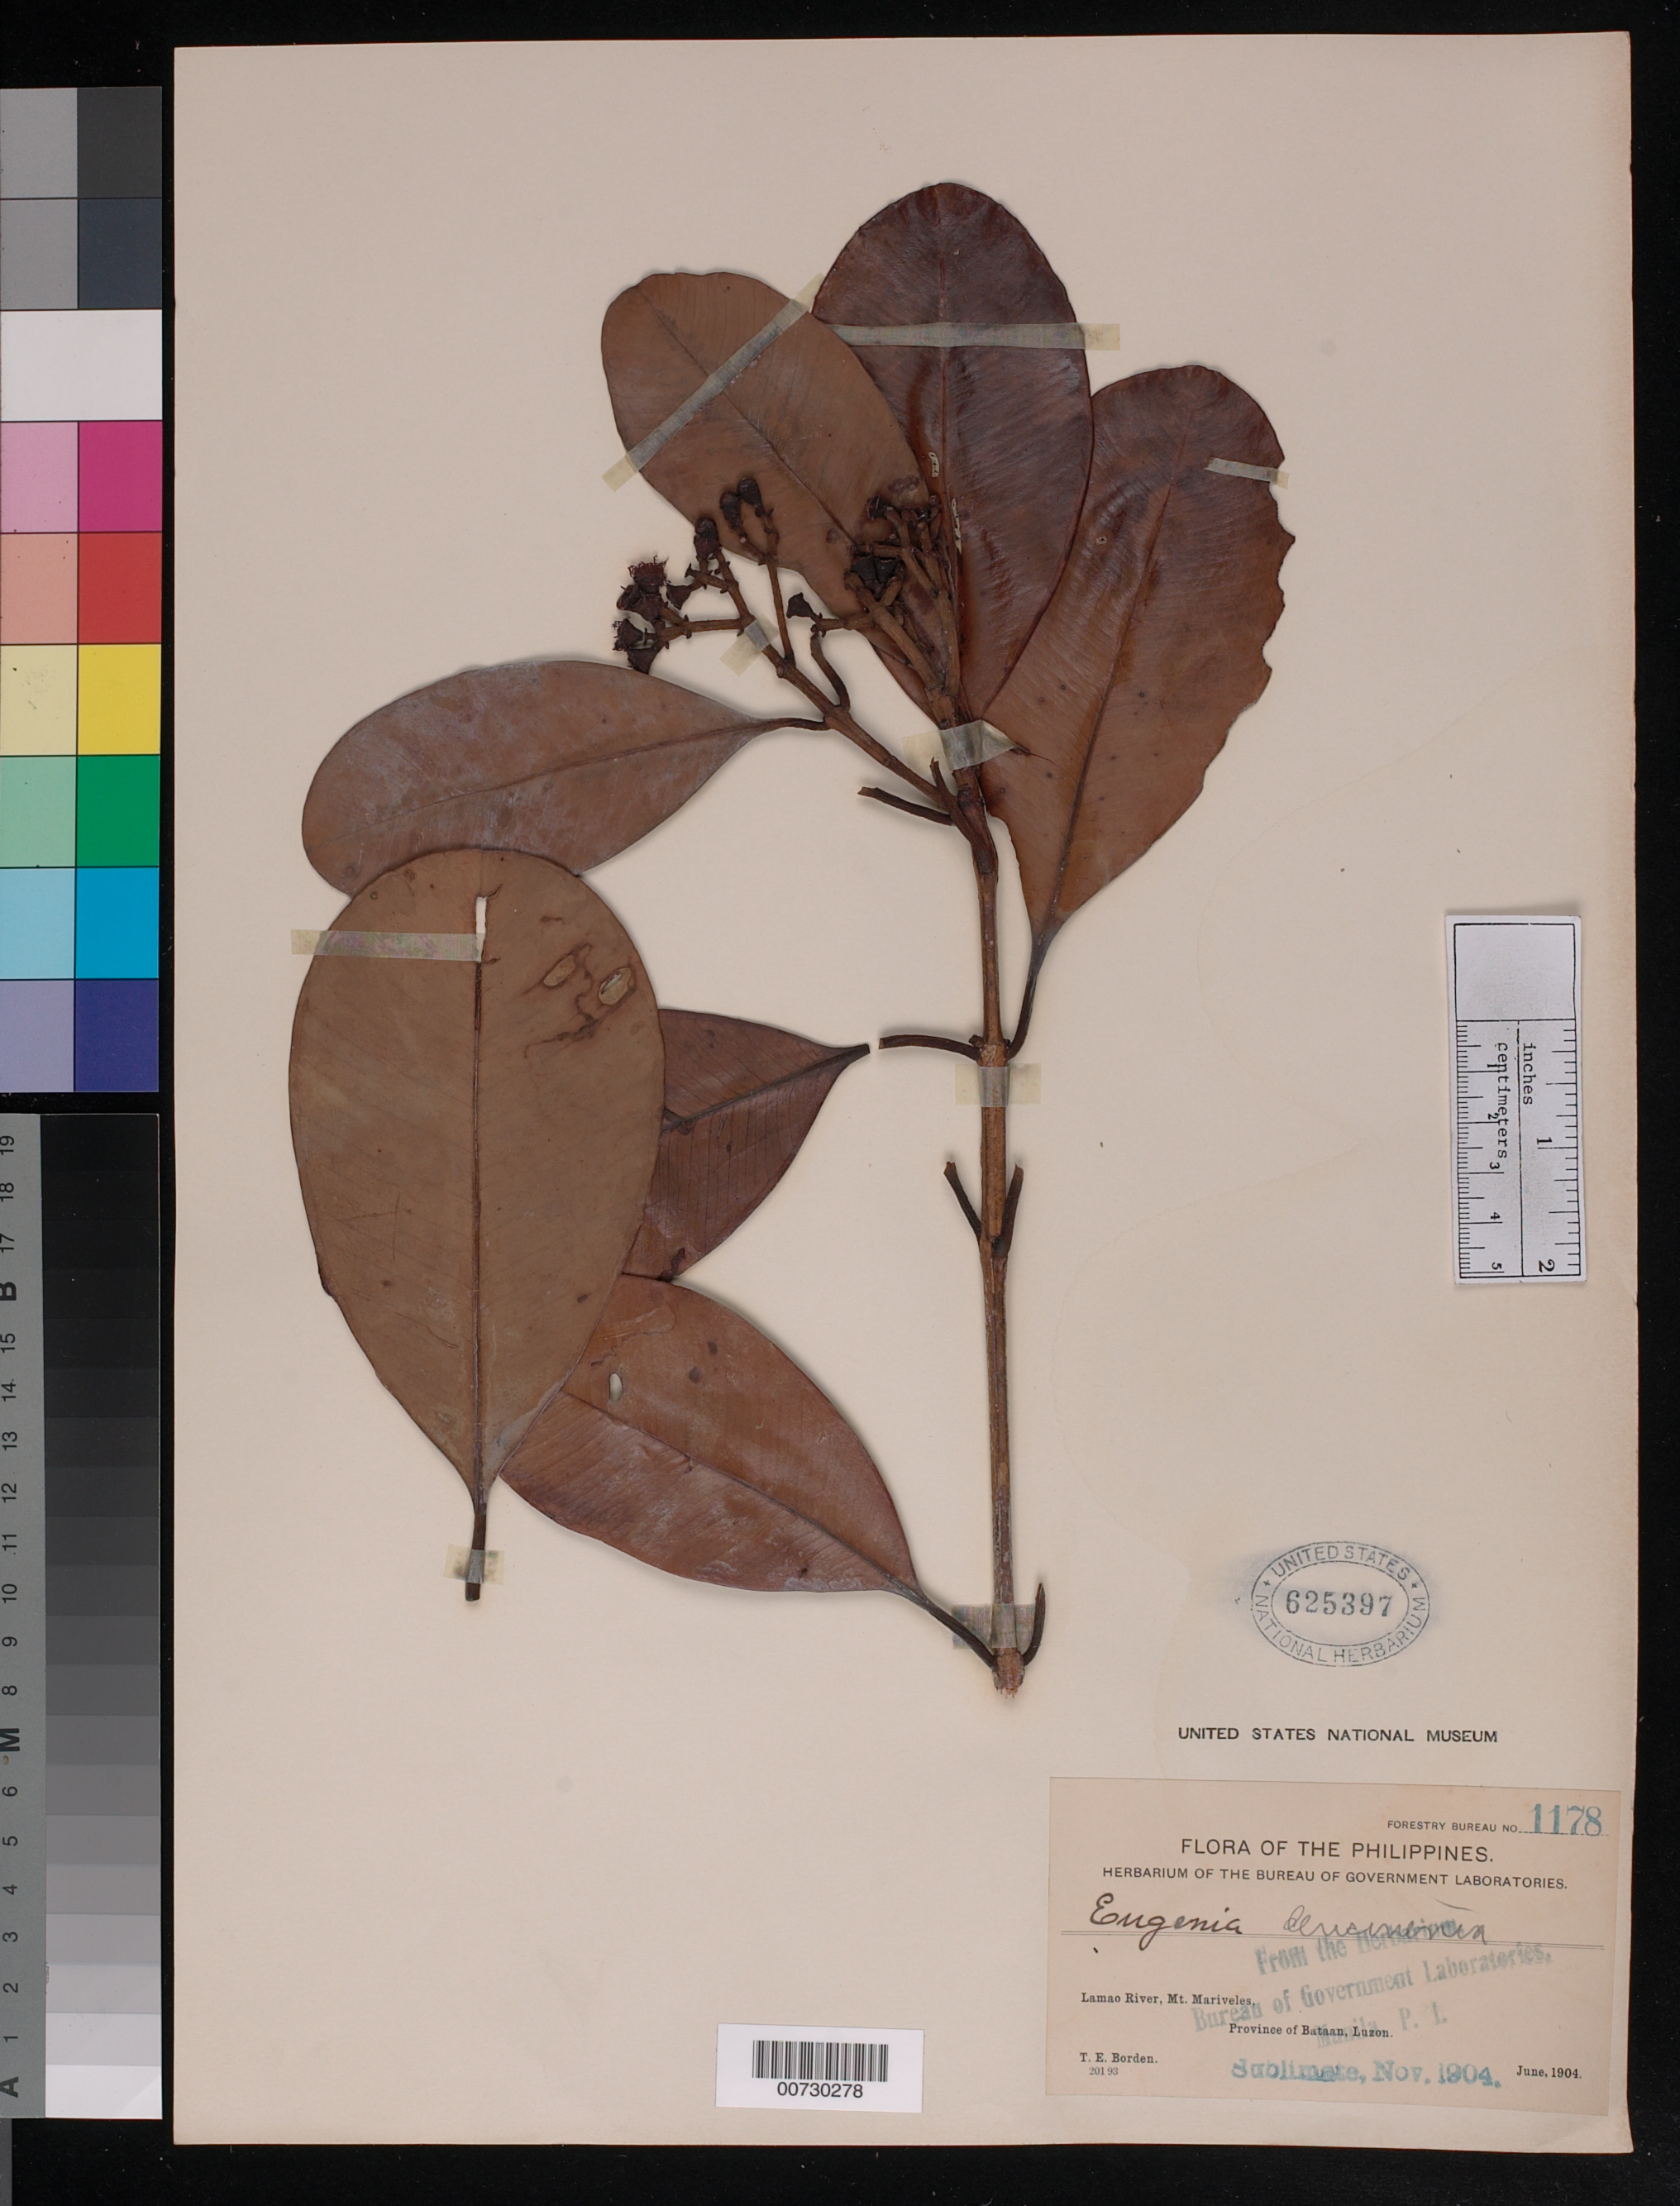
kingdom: Plantae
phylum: Tracheophyta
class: Magnoliopsida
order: Myrtales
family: Myrtaceae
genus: Syzygium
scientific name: Syzygium densinervium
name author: (Merr.) Merr.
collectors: T. E. Borden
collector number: For. Bur. 1178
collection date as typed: Jun 1904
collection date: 1904-06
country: Philippines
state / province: Central Luzon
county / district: Bataan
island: Luzon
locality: Lamao River, Mt Mariveles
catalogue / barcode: US 625397